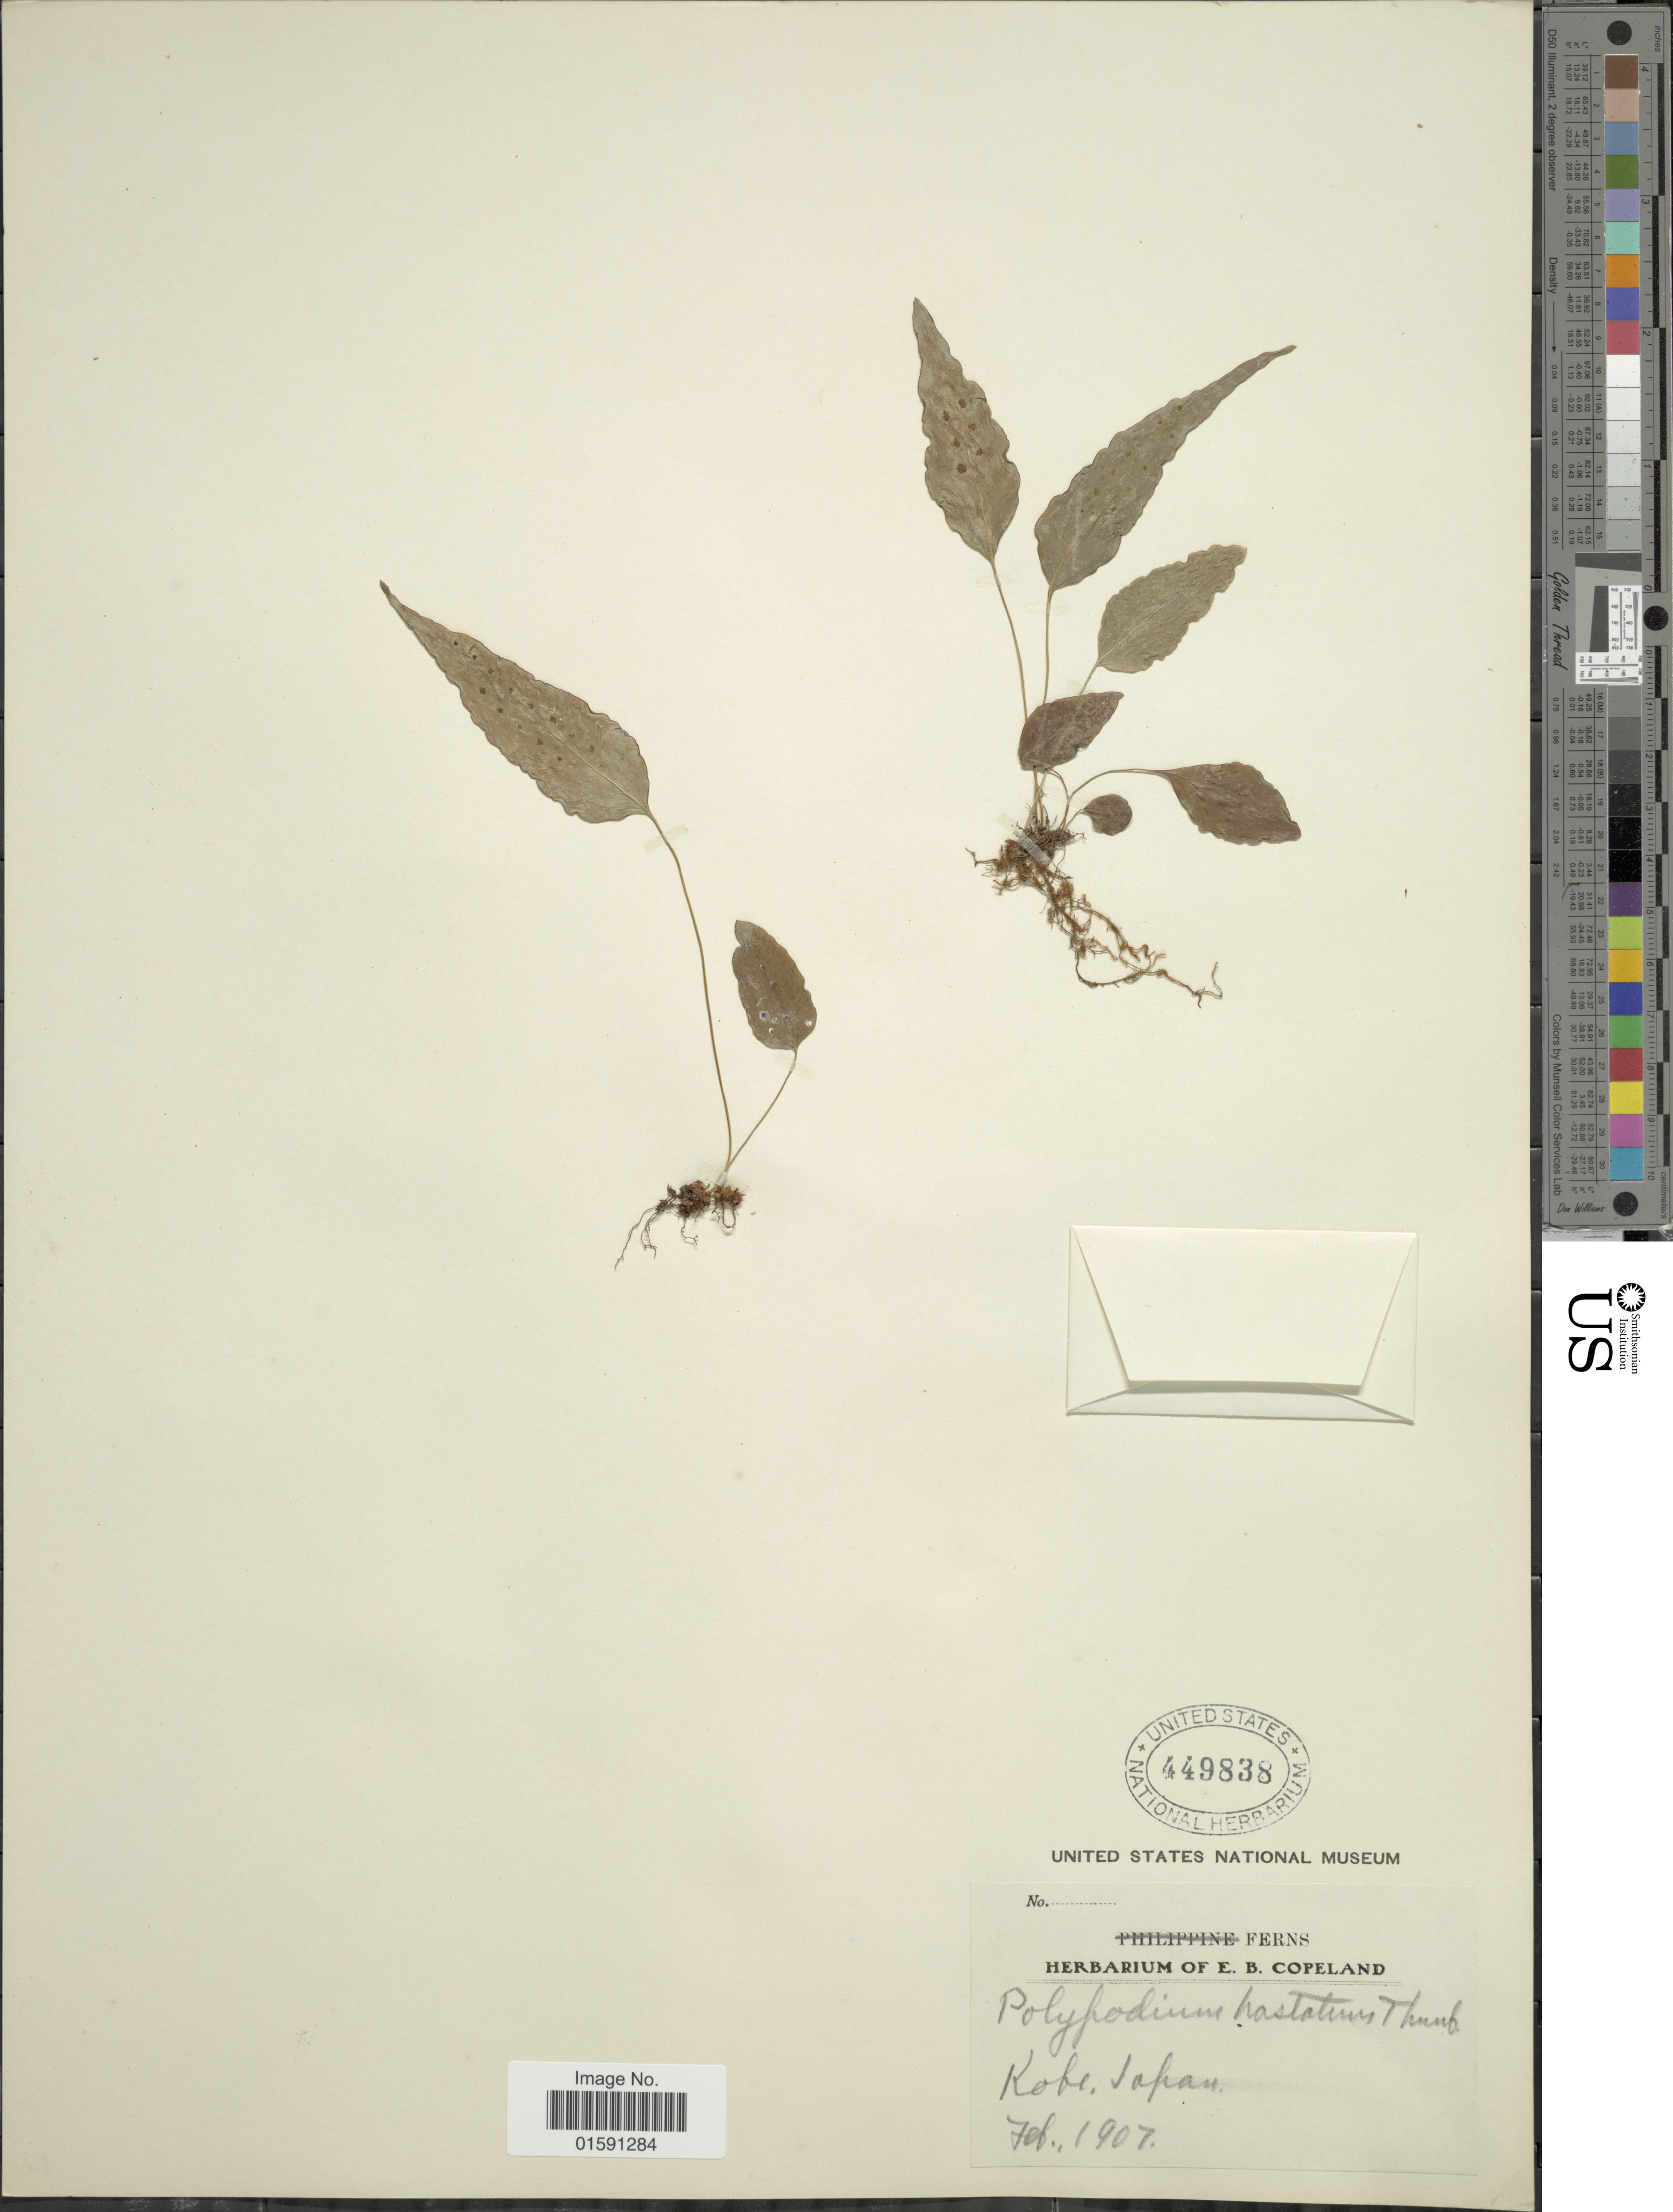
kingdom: Plantae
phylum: Tracheophyta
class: Polypodiopsida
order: Polypodiales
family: Polypodiaceae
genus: Selliguea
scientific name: Selliguea hastata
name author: (Thunb.) Fraser-Jenk.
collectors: ex herb. E. B. Copeland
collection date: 1907-02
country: Japan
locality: Kobe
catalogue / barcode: US 449838